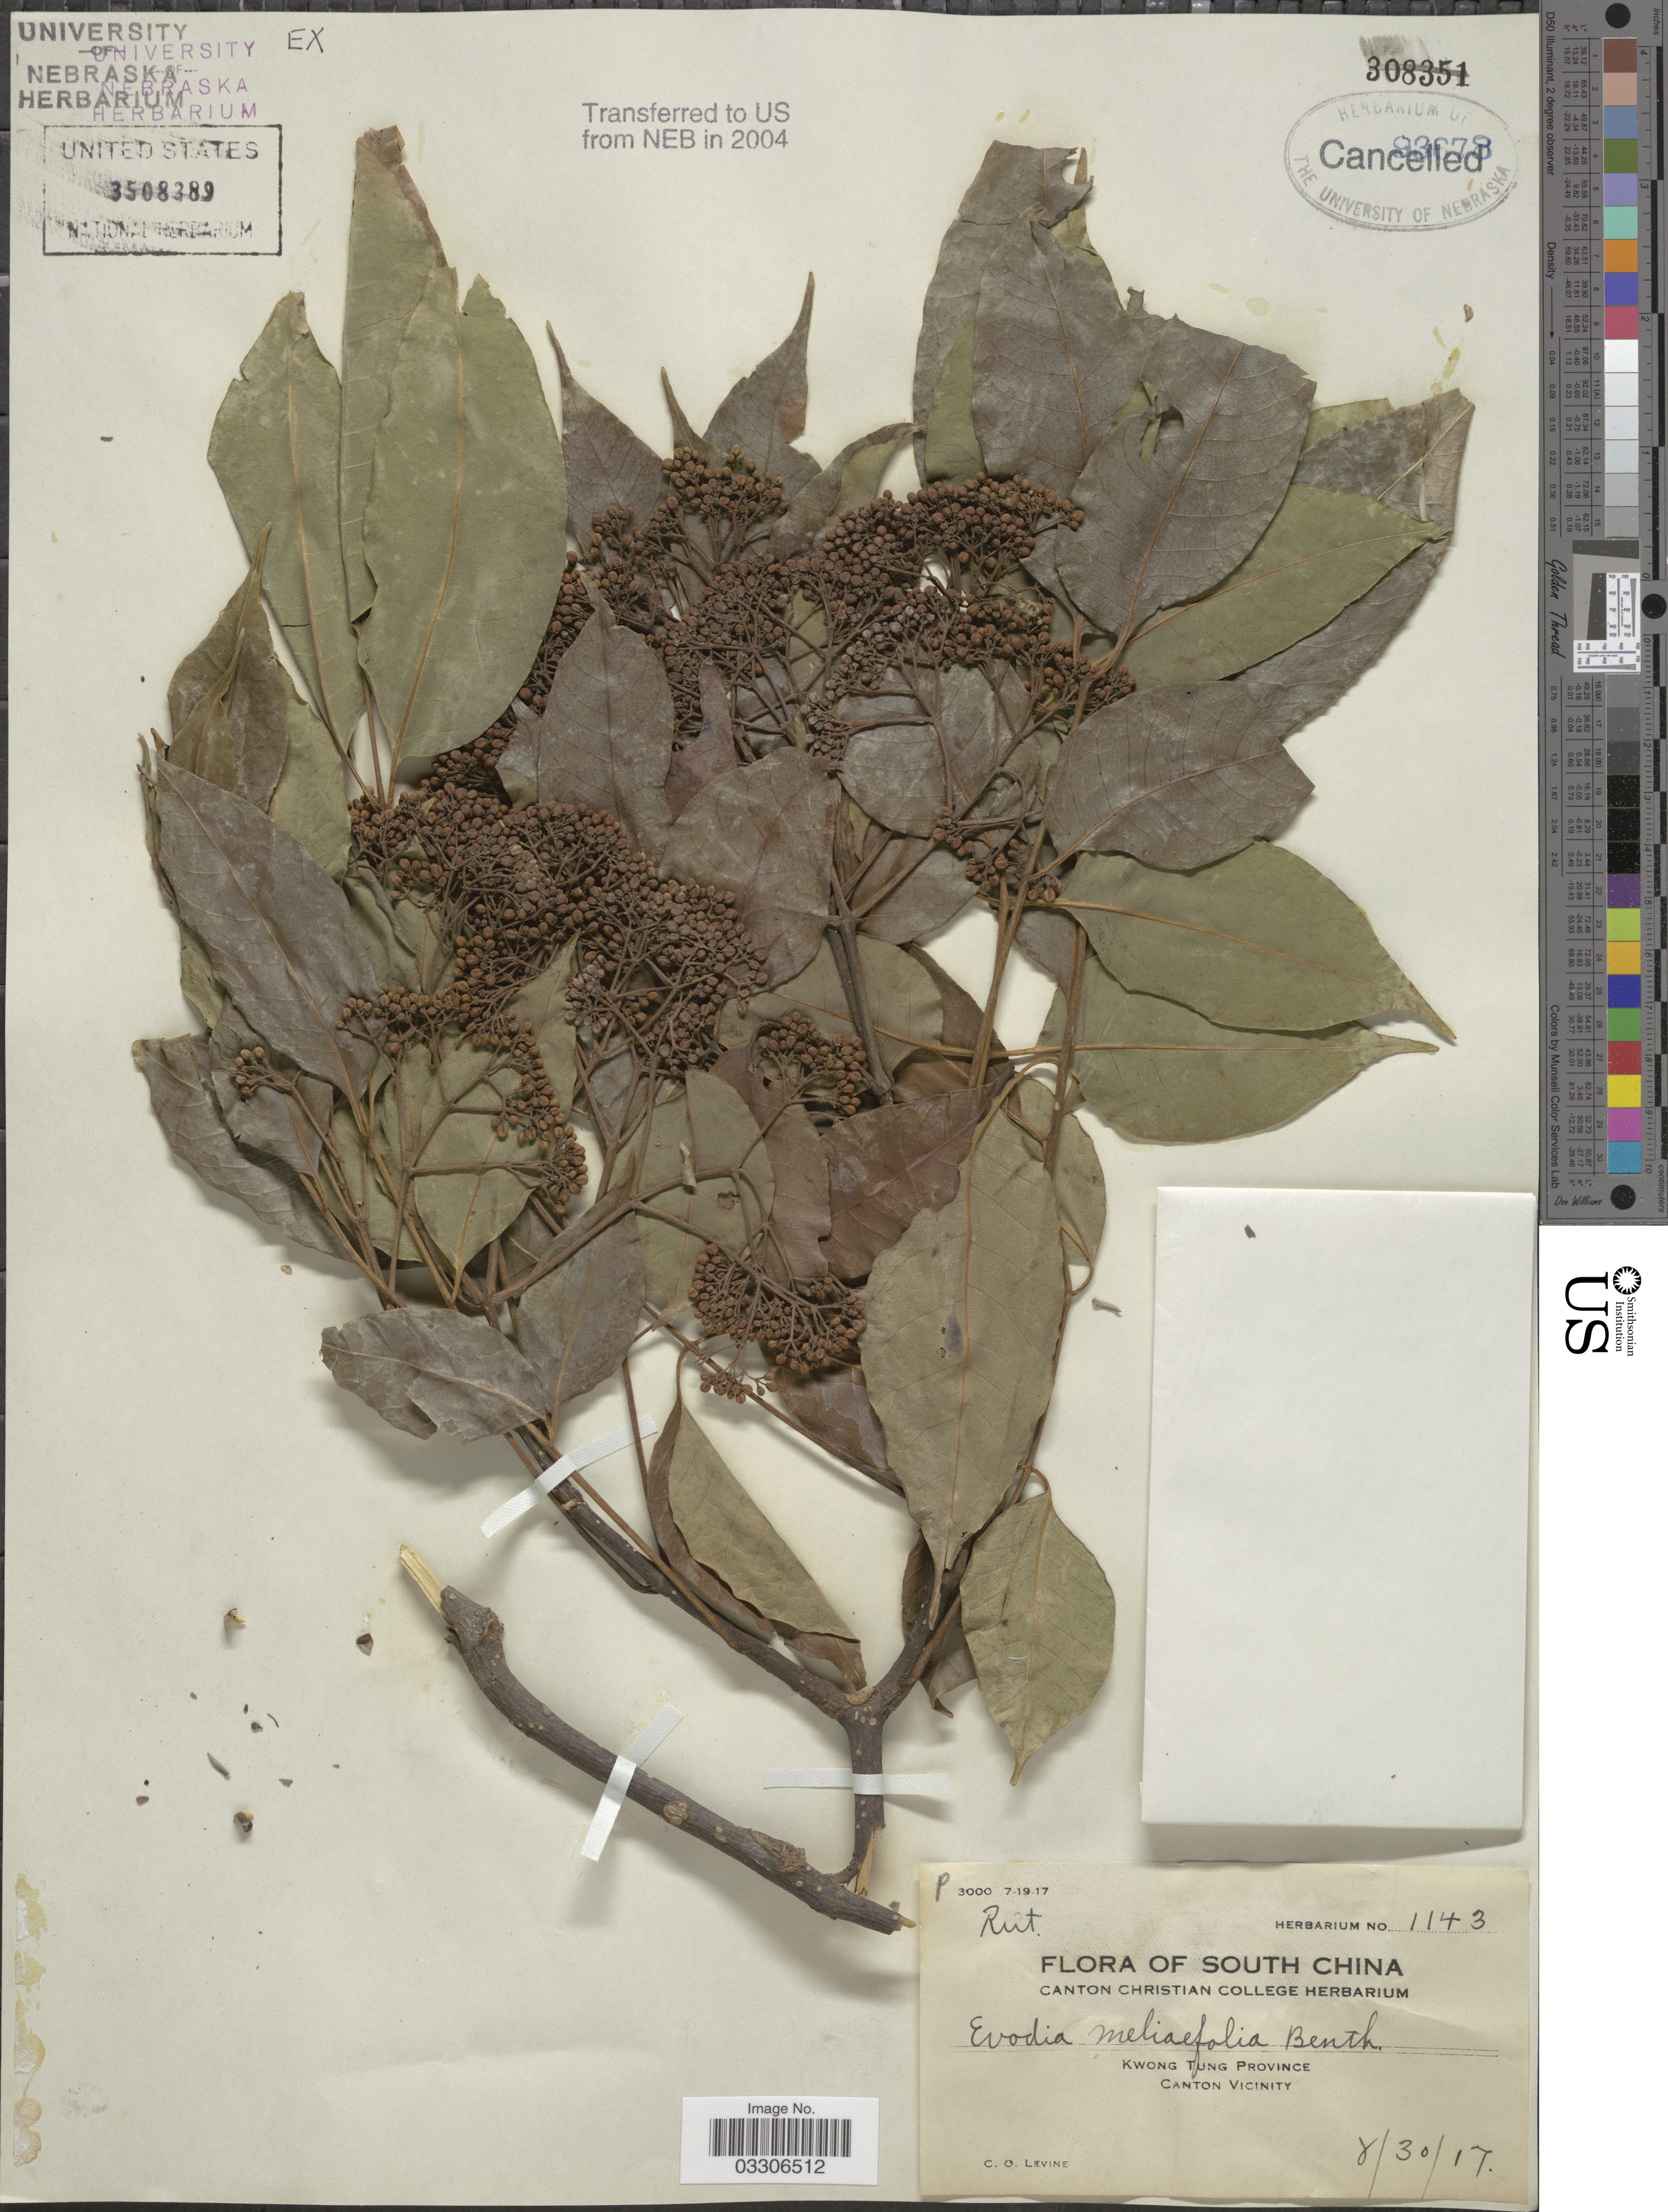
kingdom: Plantae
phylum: Tracheophyta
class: Magnoliopsida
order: Sapindales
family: Rutaceae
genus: Tetradium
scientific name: Tetradium glabrifolium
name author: (Champ. ex Benth.) T.G. Hartley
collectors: C. O. Levine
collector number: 1143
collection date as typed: Transcribed d/m/y: 30/8/17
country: China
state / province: Guangdong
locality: South China. Kwong Tung Province, Canton Vicinity.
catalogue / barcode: US 3508389